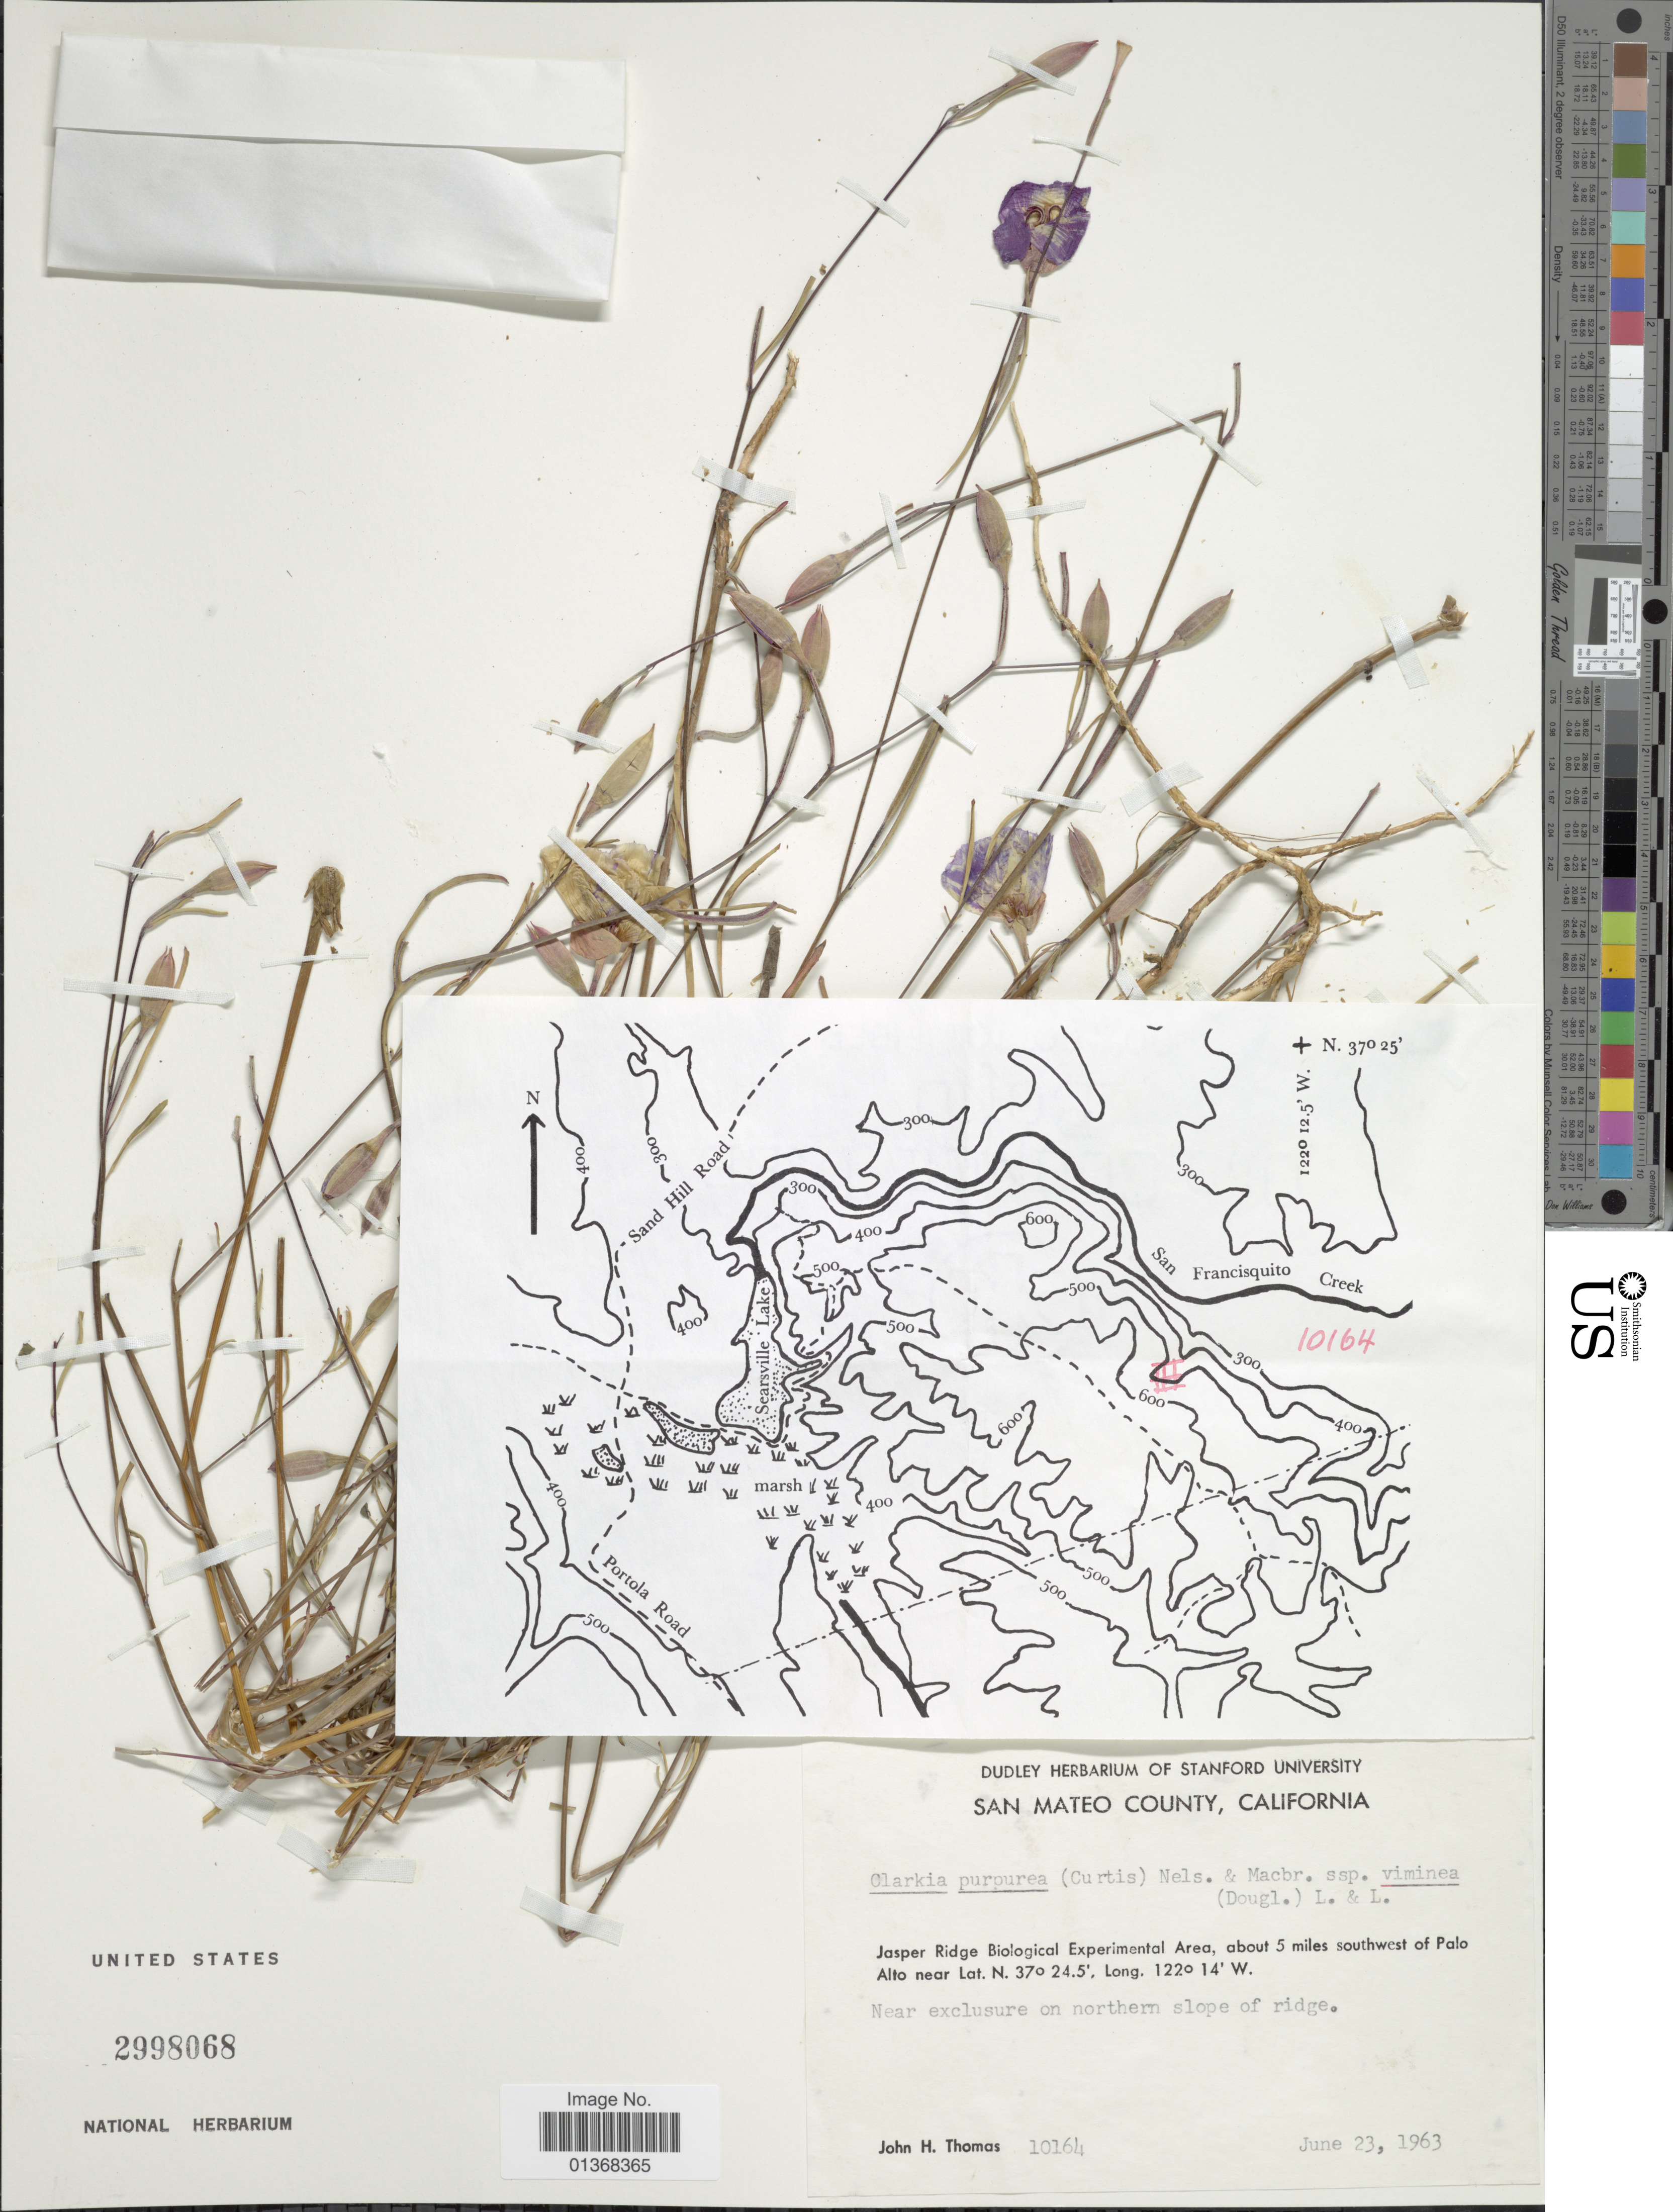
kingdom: Plantae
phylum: Tracheophyta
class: Magnoliopsida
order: Myrtales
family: Onagraceae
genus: Clarkia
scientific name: Clarkia purpurea subsp. viminea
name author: (Douglas) H.F. Lewis & M.R. Lewis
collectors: J. H. Thomas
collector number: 10164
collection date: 1963-06-23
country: United States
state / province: California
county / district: San Mateo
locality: San Mateo County, Jasper Ridge Biological Experimental Area, about 5 miles southwest of Palo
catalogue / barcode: US 2998068